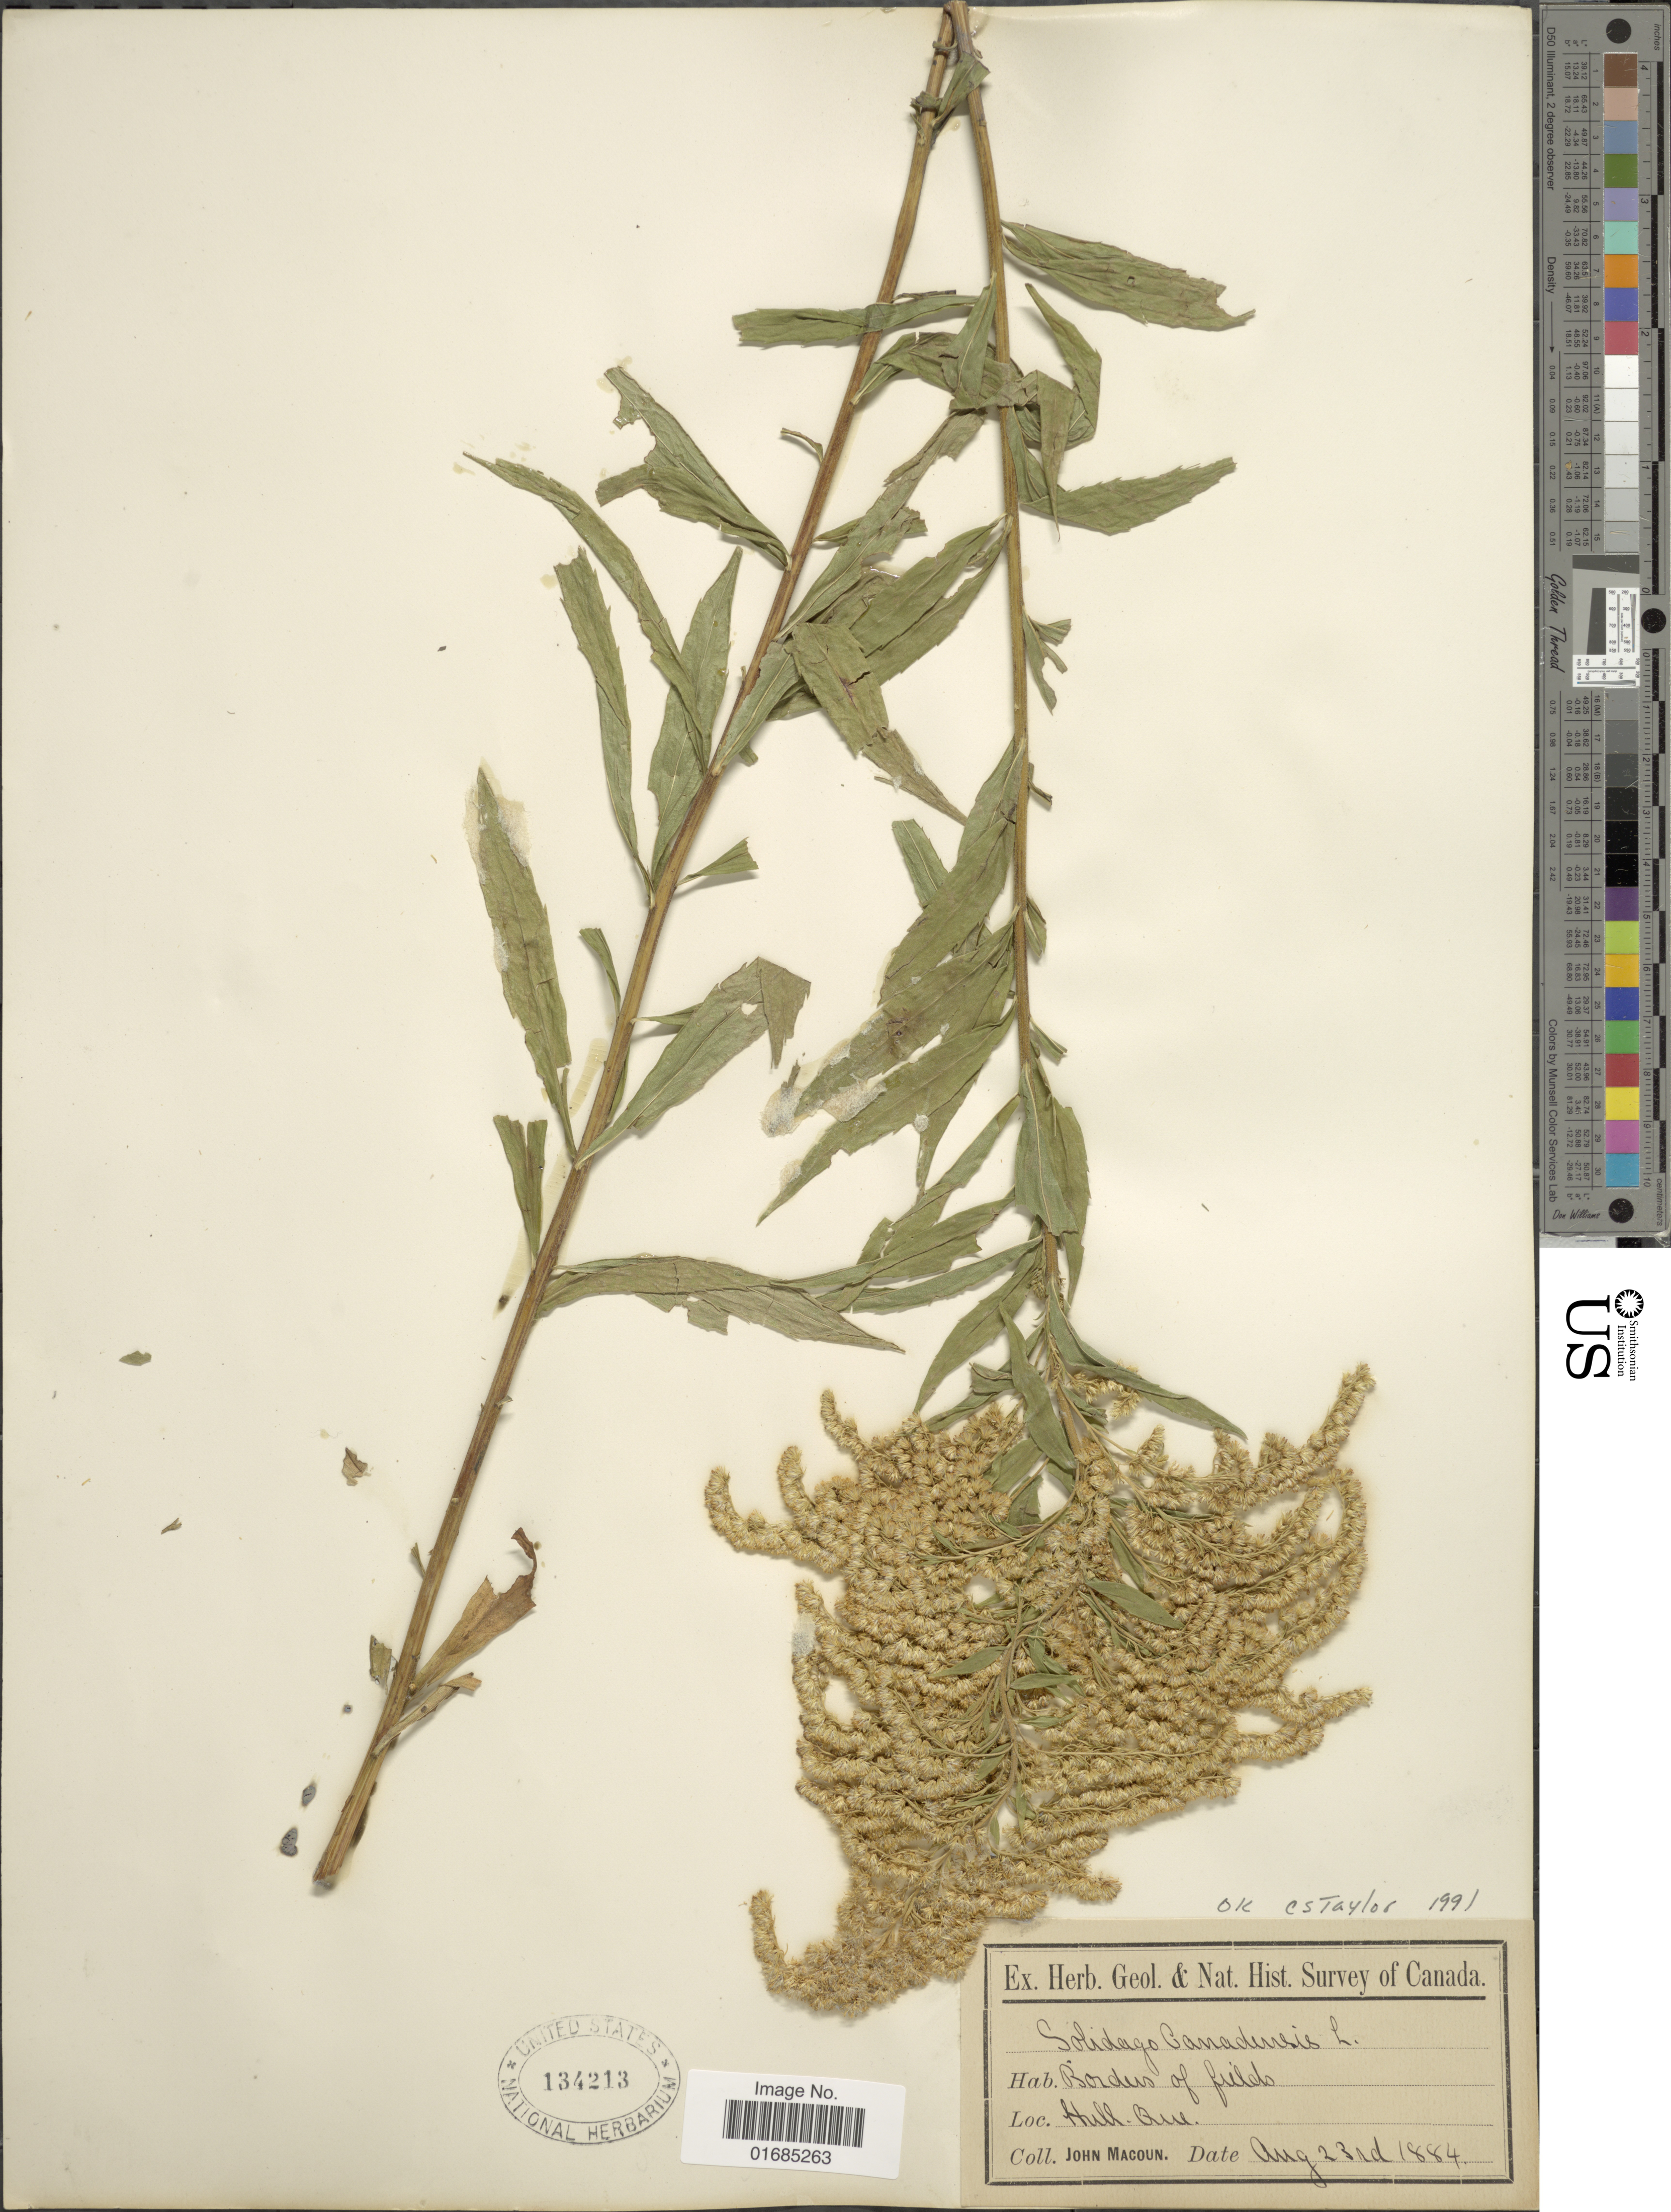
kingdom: Plantae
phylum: Tracheophyta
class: Magnoliopsida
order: Asterales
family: Asteraceae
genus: Solidago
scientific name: Solidago canadensis var. canadensis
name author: L.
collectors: J. Macoun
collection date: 1884-08-23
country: Canada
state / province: Quebec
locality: Boidus of fields, Hull.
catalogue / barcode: US 134213